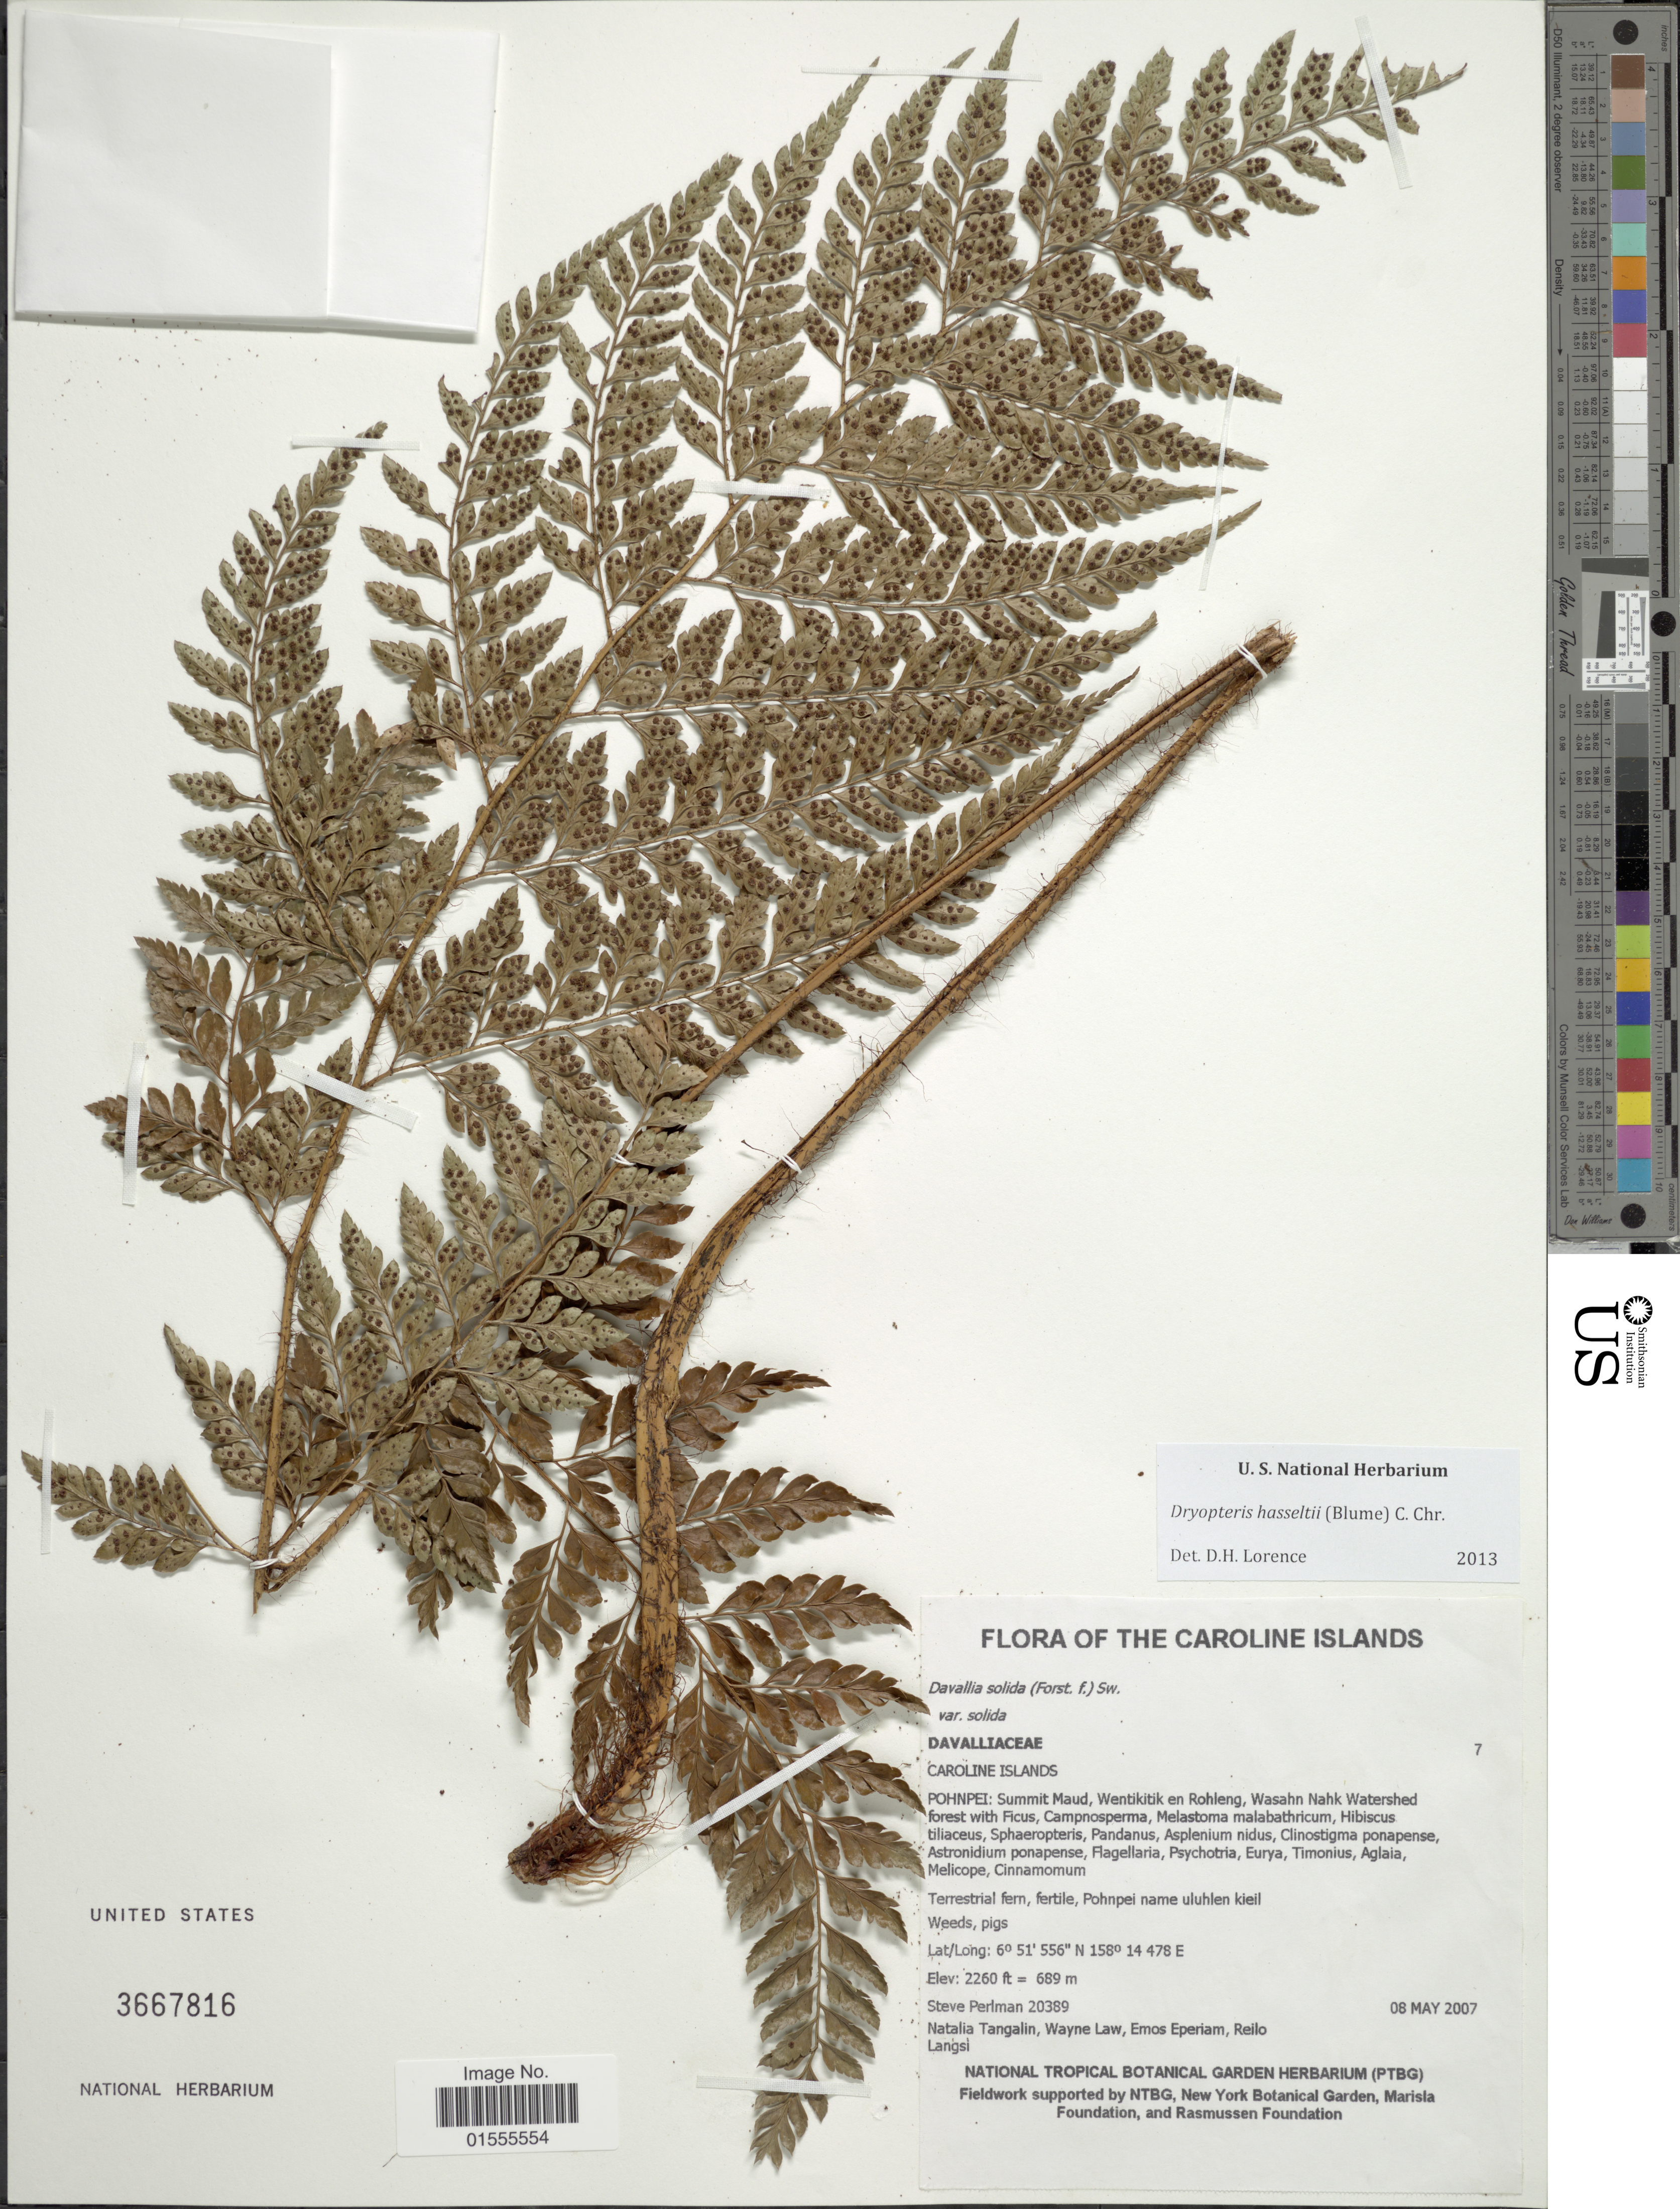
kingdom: Plantae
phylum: Tracheophyta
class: Polypodiopsida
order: Polypodiales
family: Dryopteridaceae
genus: Dryopteris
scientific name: Dryopteris hasseltii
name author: (Blume) C. Chr.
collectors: S. Perlman, N. Tangalin, W. Law, P. Eperiam & R. Langsi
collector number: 20389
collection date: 2007-05-08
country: Micronesia, Federated States of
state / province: Pohnpei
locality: The Caroline Islands, Summit Maud, Wentikitik en Rohleng, Wasahn Nahk Watershed forest with Ficus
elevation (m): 689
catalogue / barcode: US 3667816